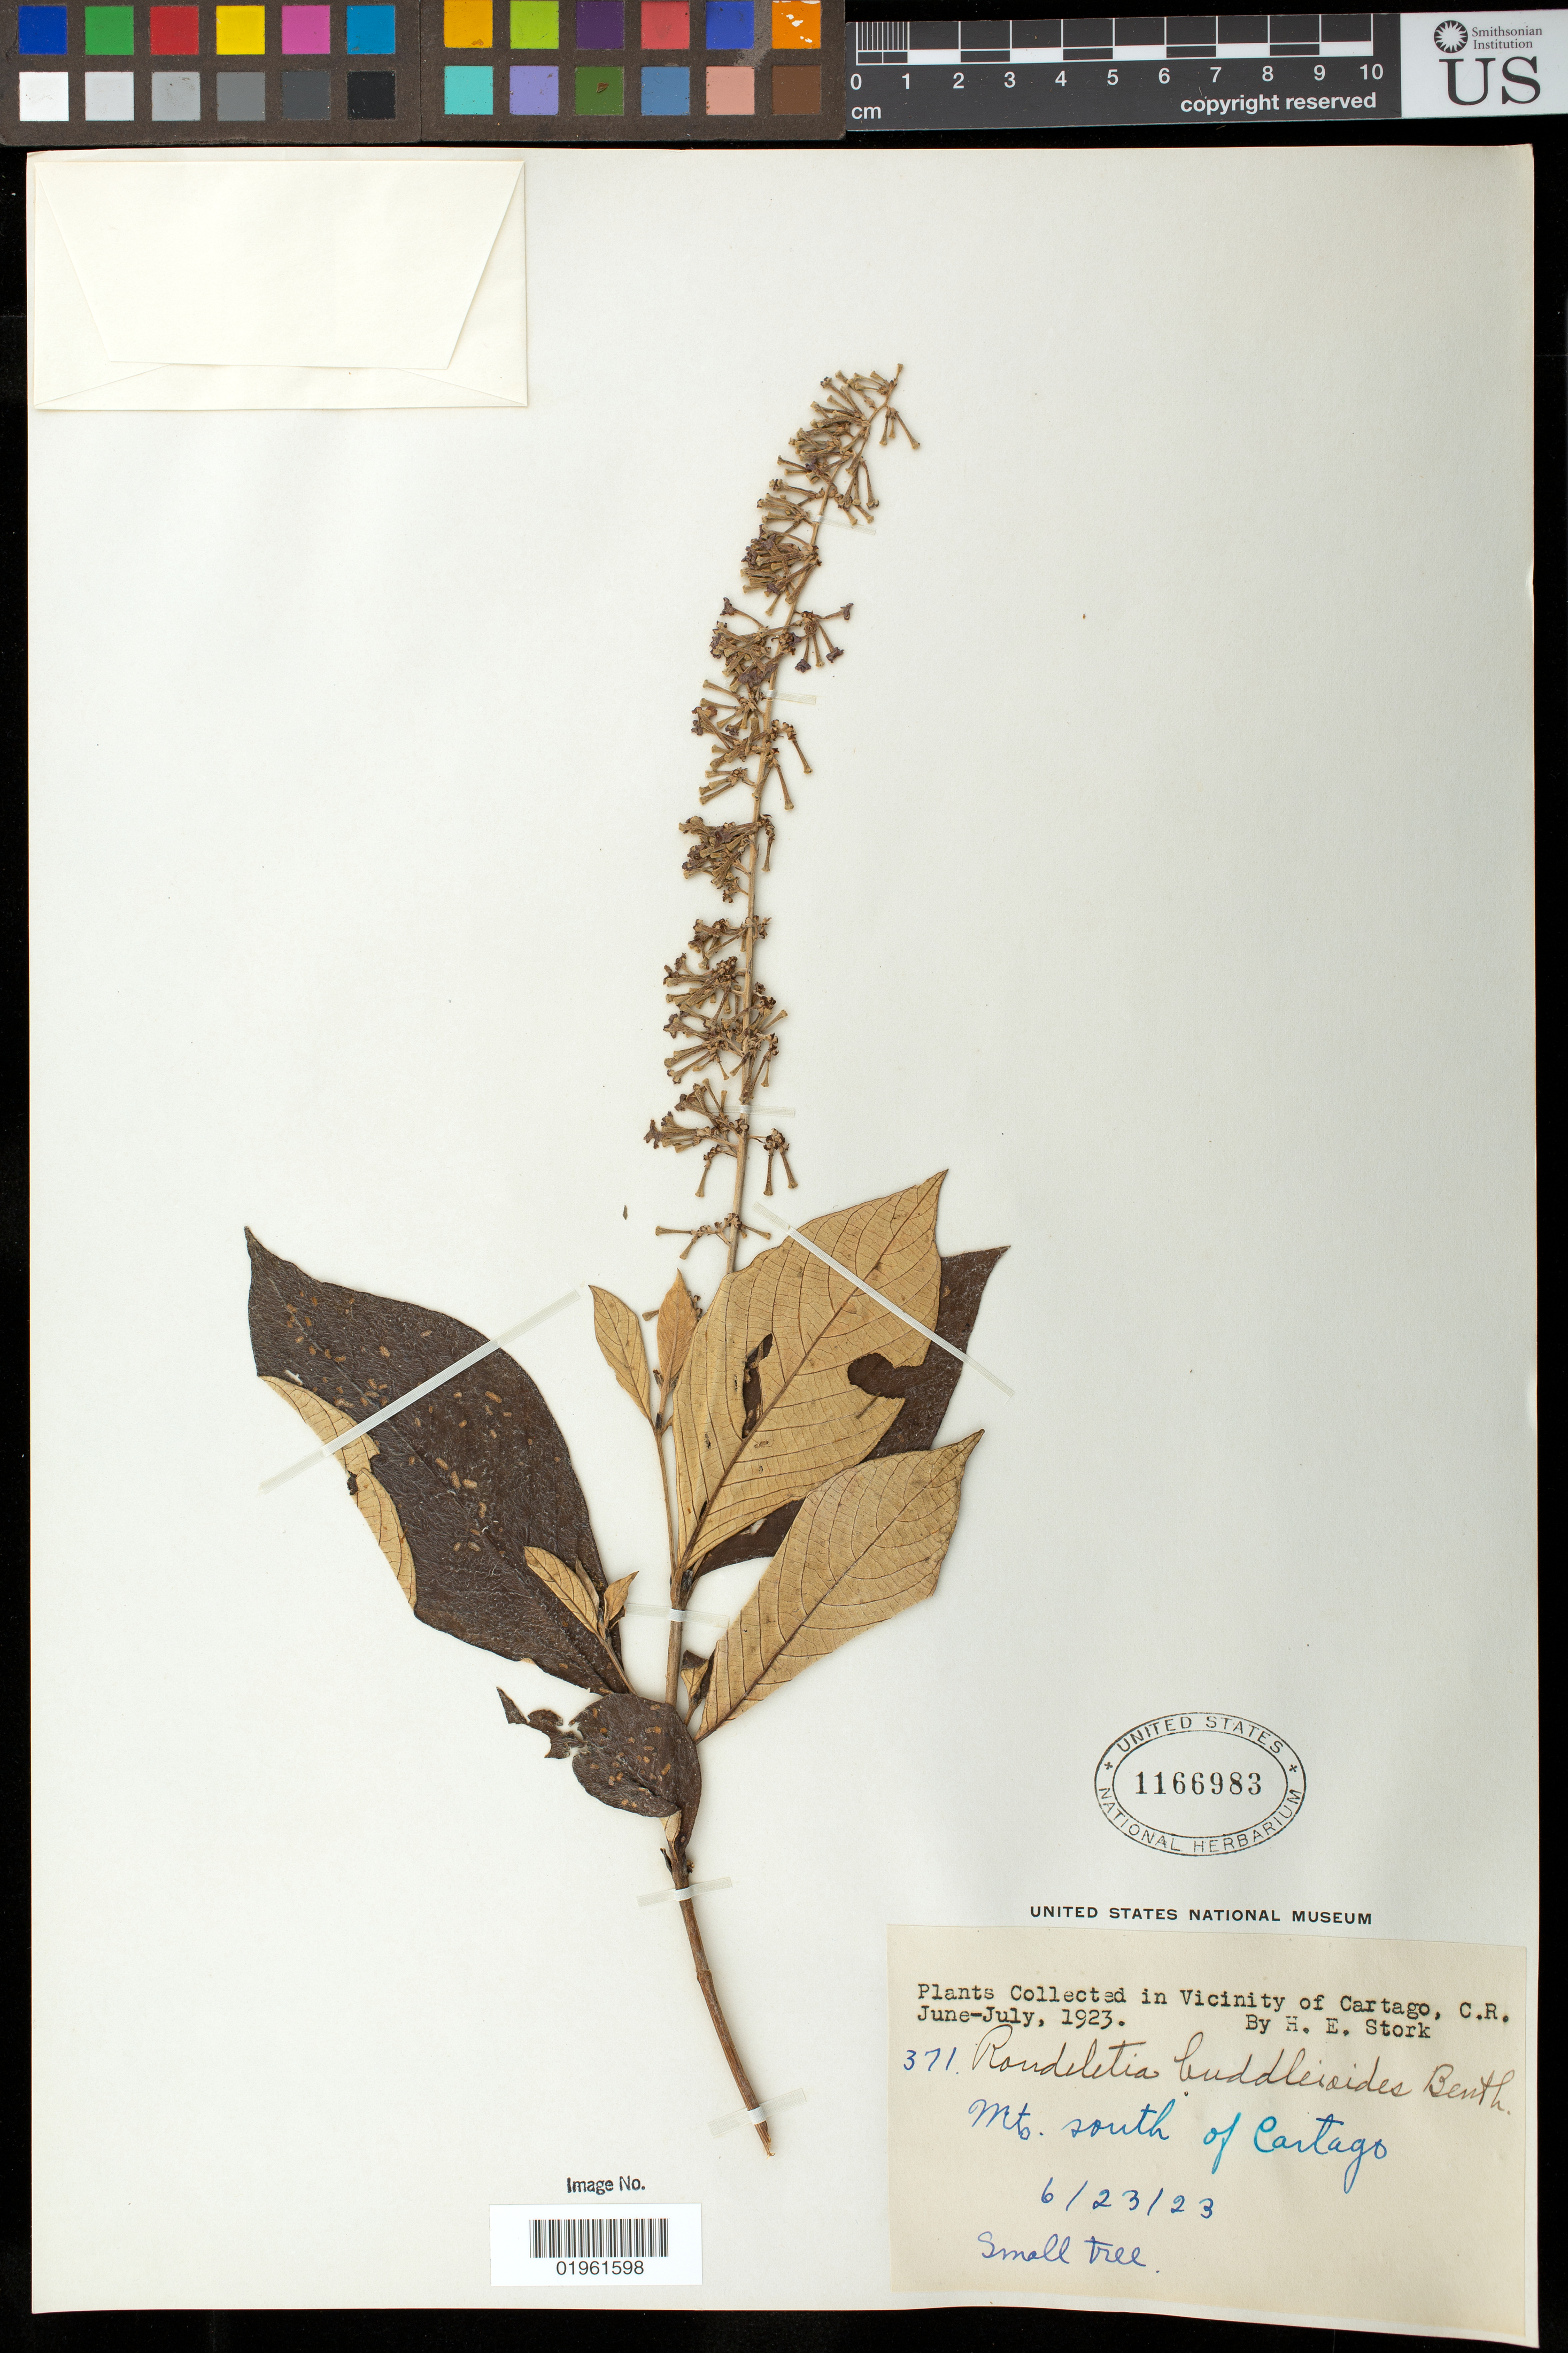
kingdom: Plantae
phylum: Tracheophyta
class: Magnoliopsida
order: Gentianales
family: Rubiaceae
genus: Rondeletia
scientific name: Rondeletia buddleioides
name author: Benth.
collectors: H. E. Stork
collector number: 371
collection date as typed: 23 Jun 1923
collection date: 1923-06-23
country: Costa Rica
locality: Mountains south of Cartago.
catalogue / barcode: US 1166983